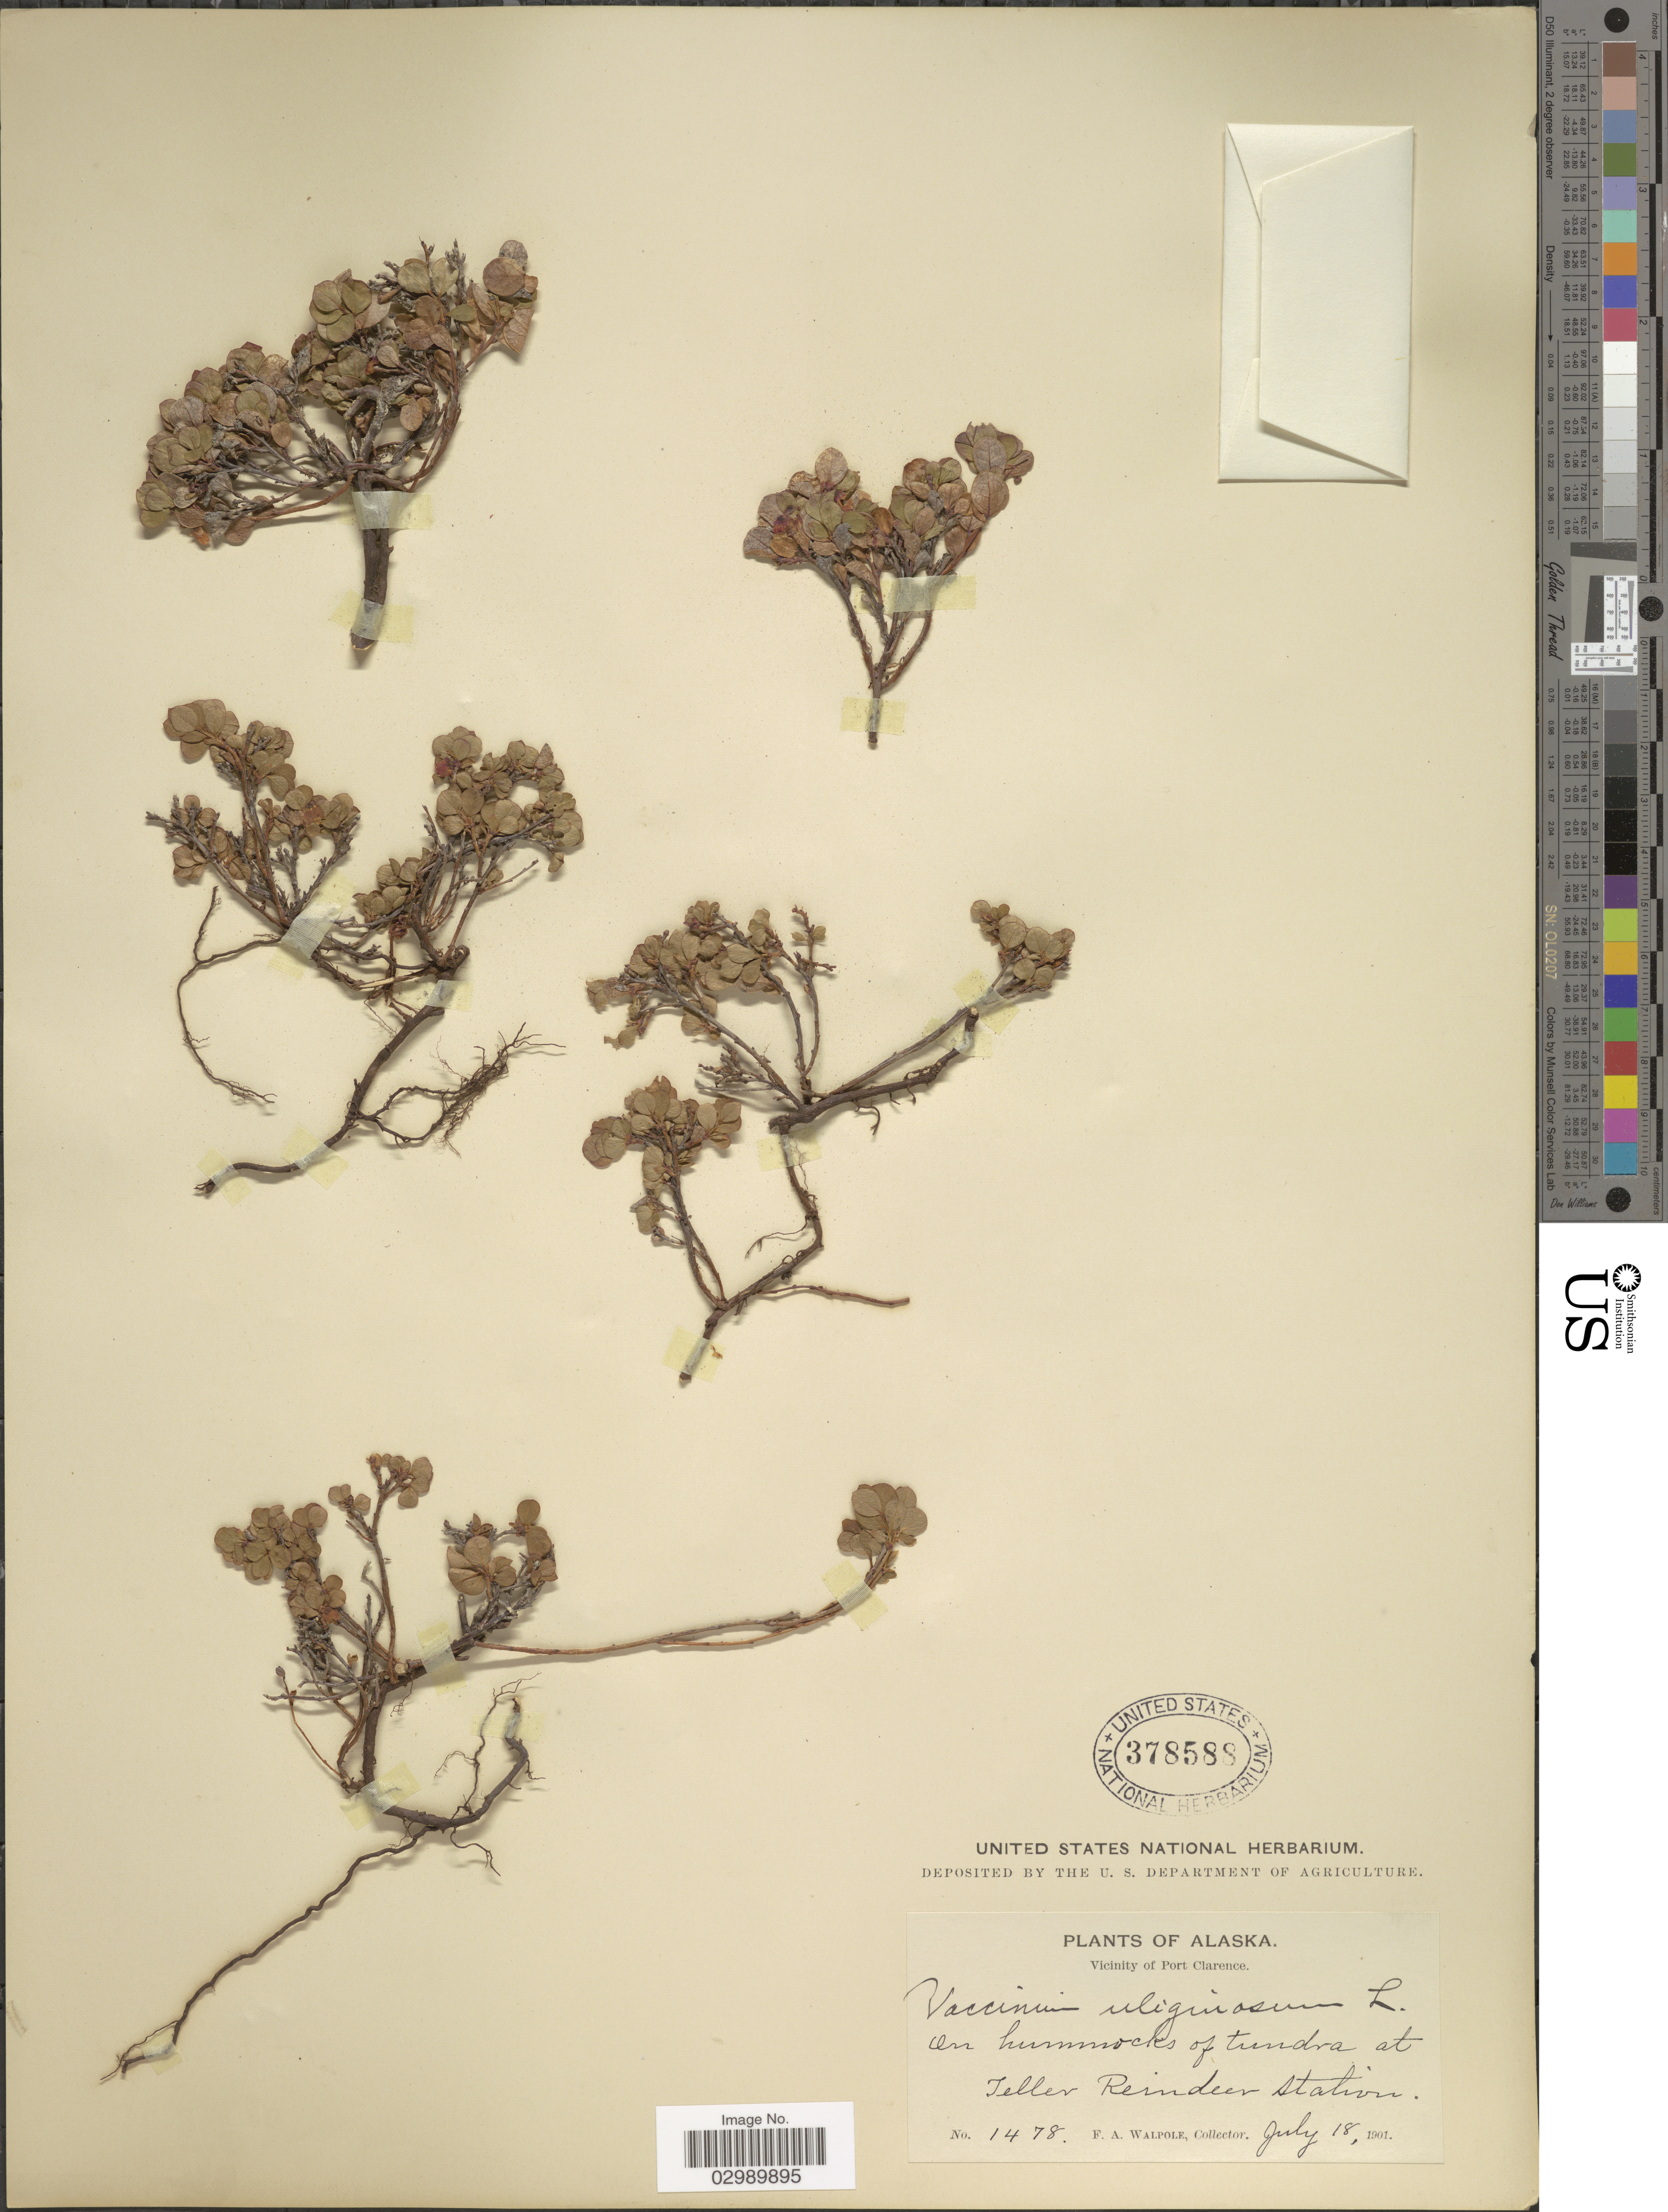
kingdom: Plantae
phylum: Tracheophyta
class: Magnoliopsida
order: Ericales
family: Ericaceae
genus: Vaccinium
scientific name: Vaccinium uliginosum var. alpinum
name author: Bigelow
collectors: F. Walpole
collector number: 1478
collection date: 1901-07-18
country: United States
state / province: Alaska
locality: Vicinity of Port Clarence, On hummocks of tundra at Teller Reindeer Station.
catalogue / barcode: US 378588